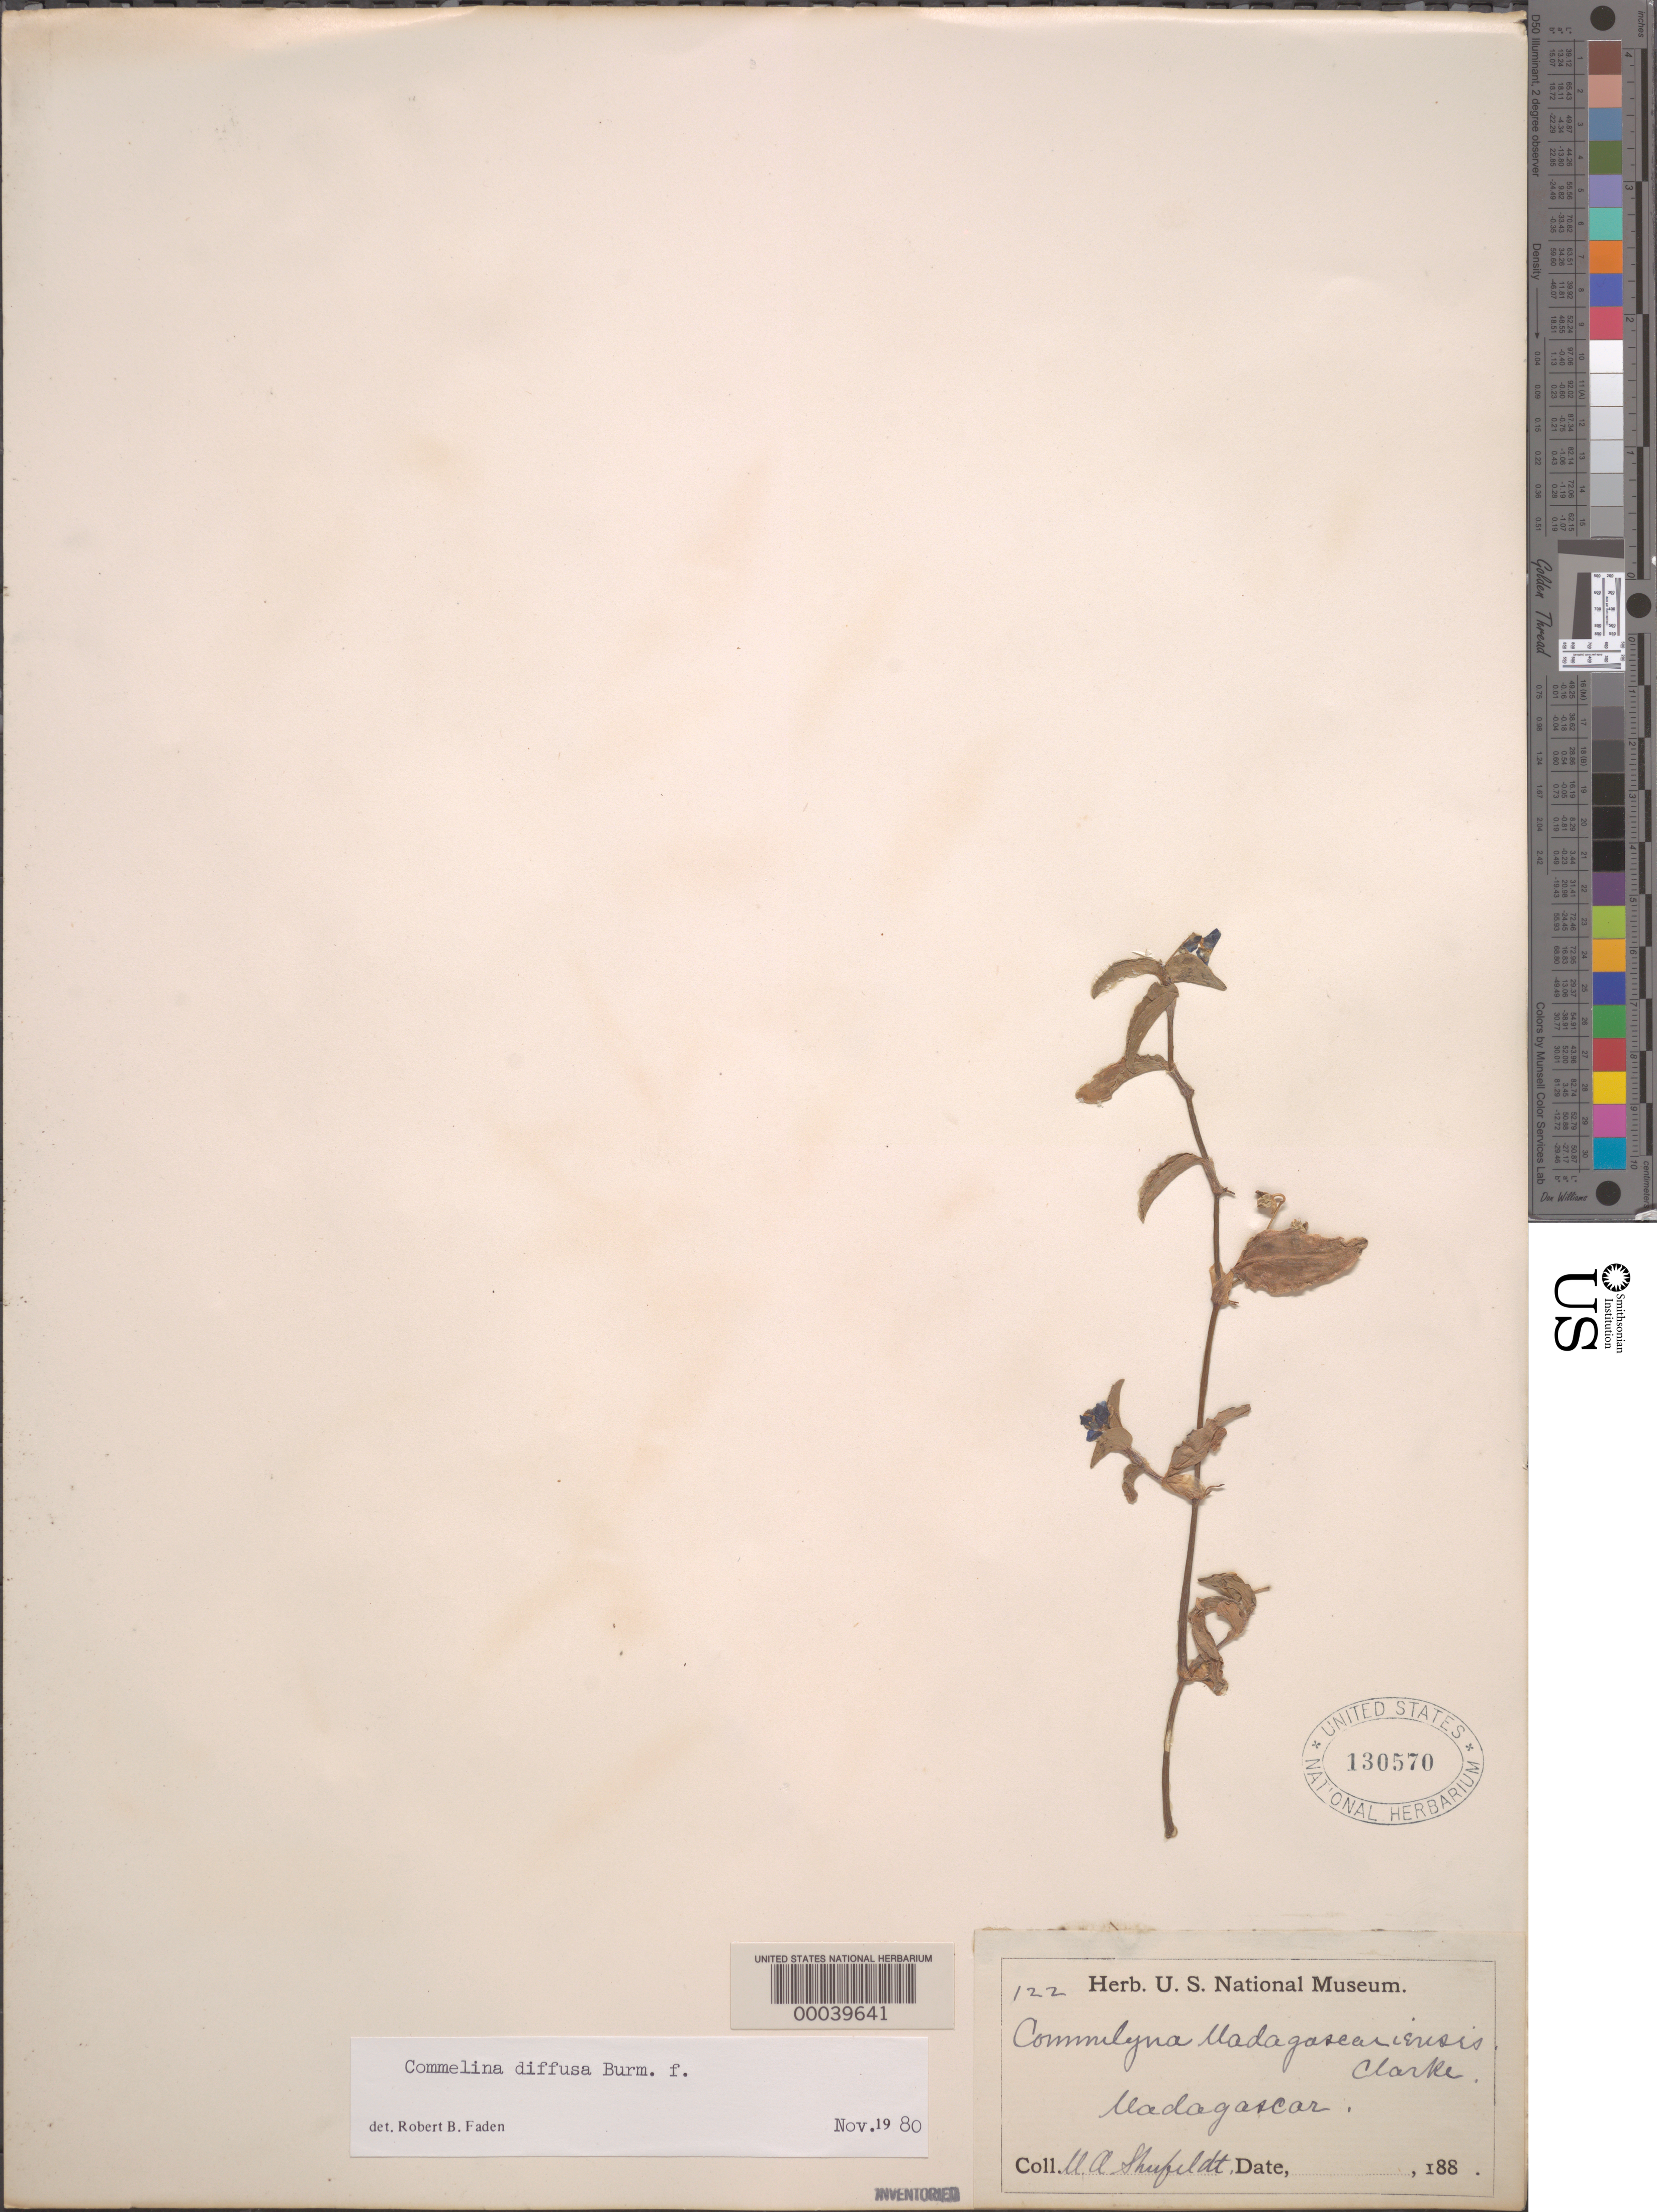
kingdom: Plantae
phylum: Tracheophyta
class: Liliopsida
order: Commelinales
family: Commelinaceae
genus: Commelina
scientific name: Commelina diffusa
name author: Burm. f.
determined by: Faden, Robert B., (US), Smithsonian Institution - National Museum of Natural History (UNITED STATES)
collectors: M. Shufeldt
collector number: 122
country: Madagascar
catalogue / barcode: US 130570